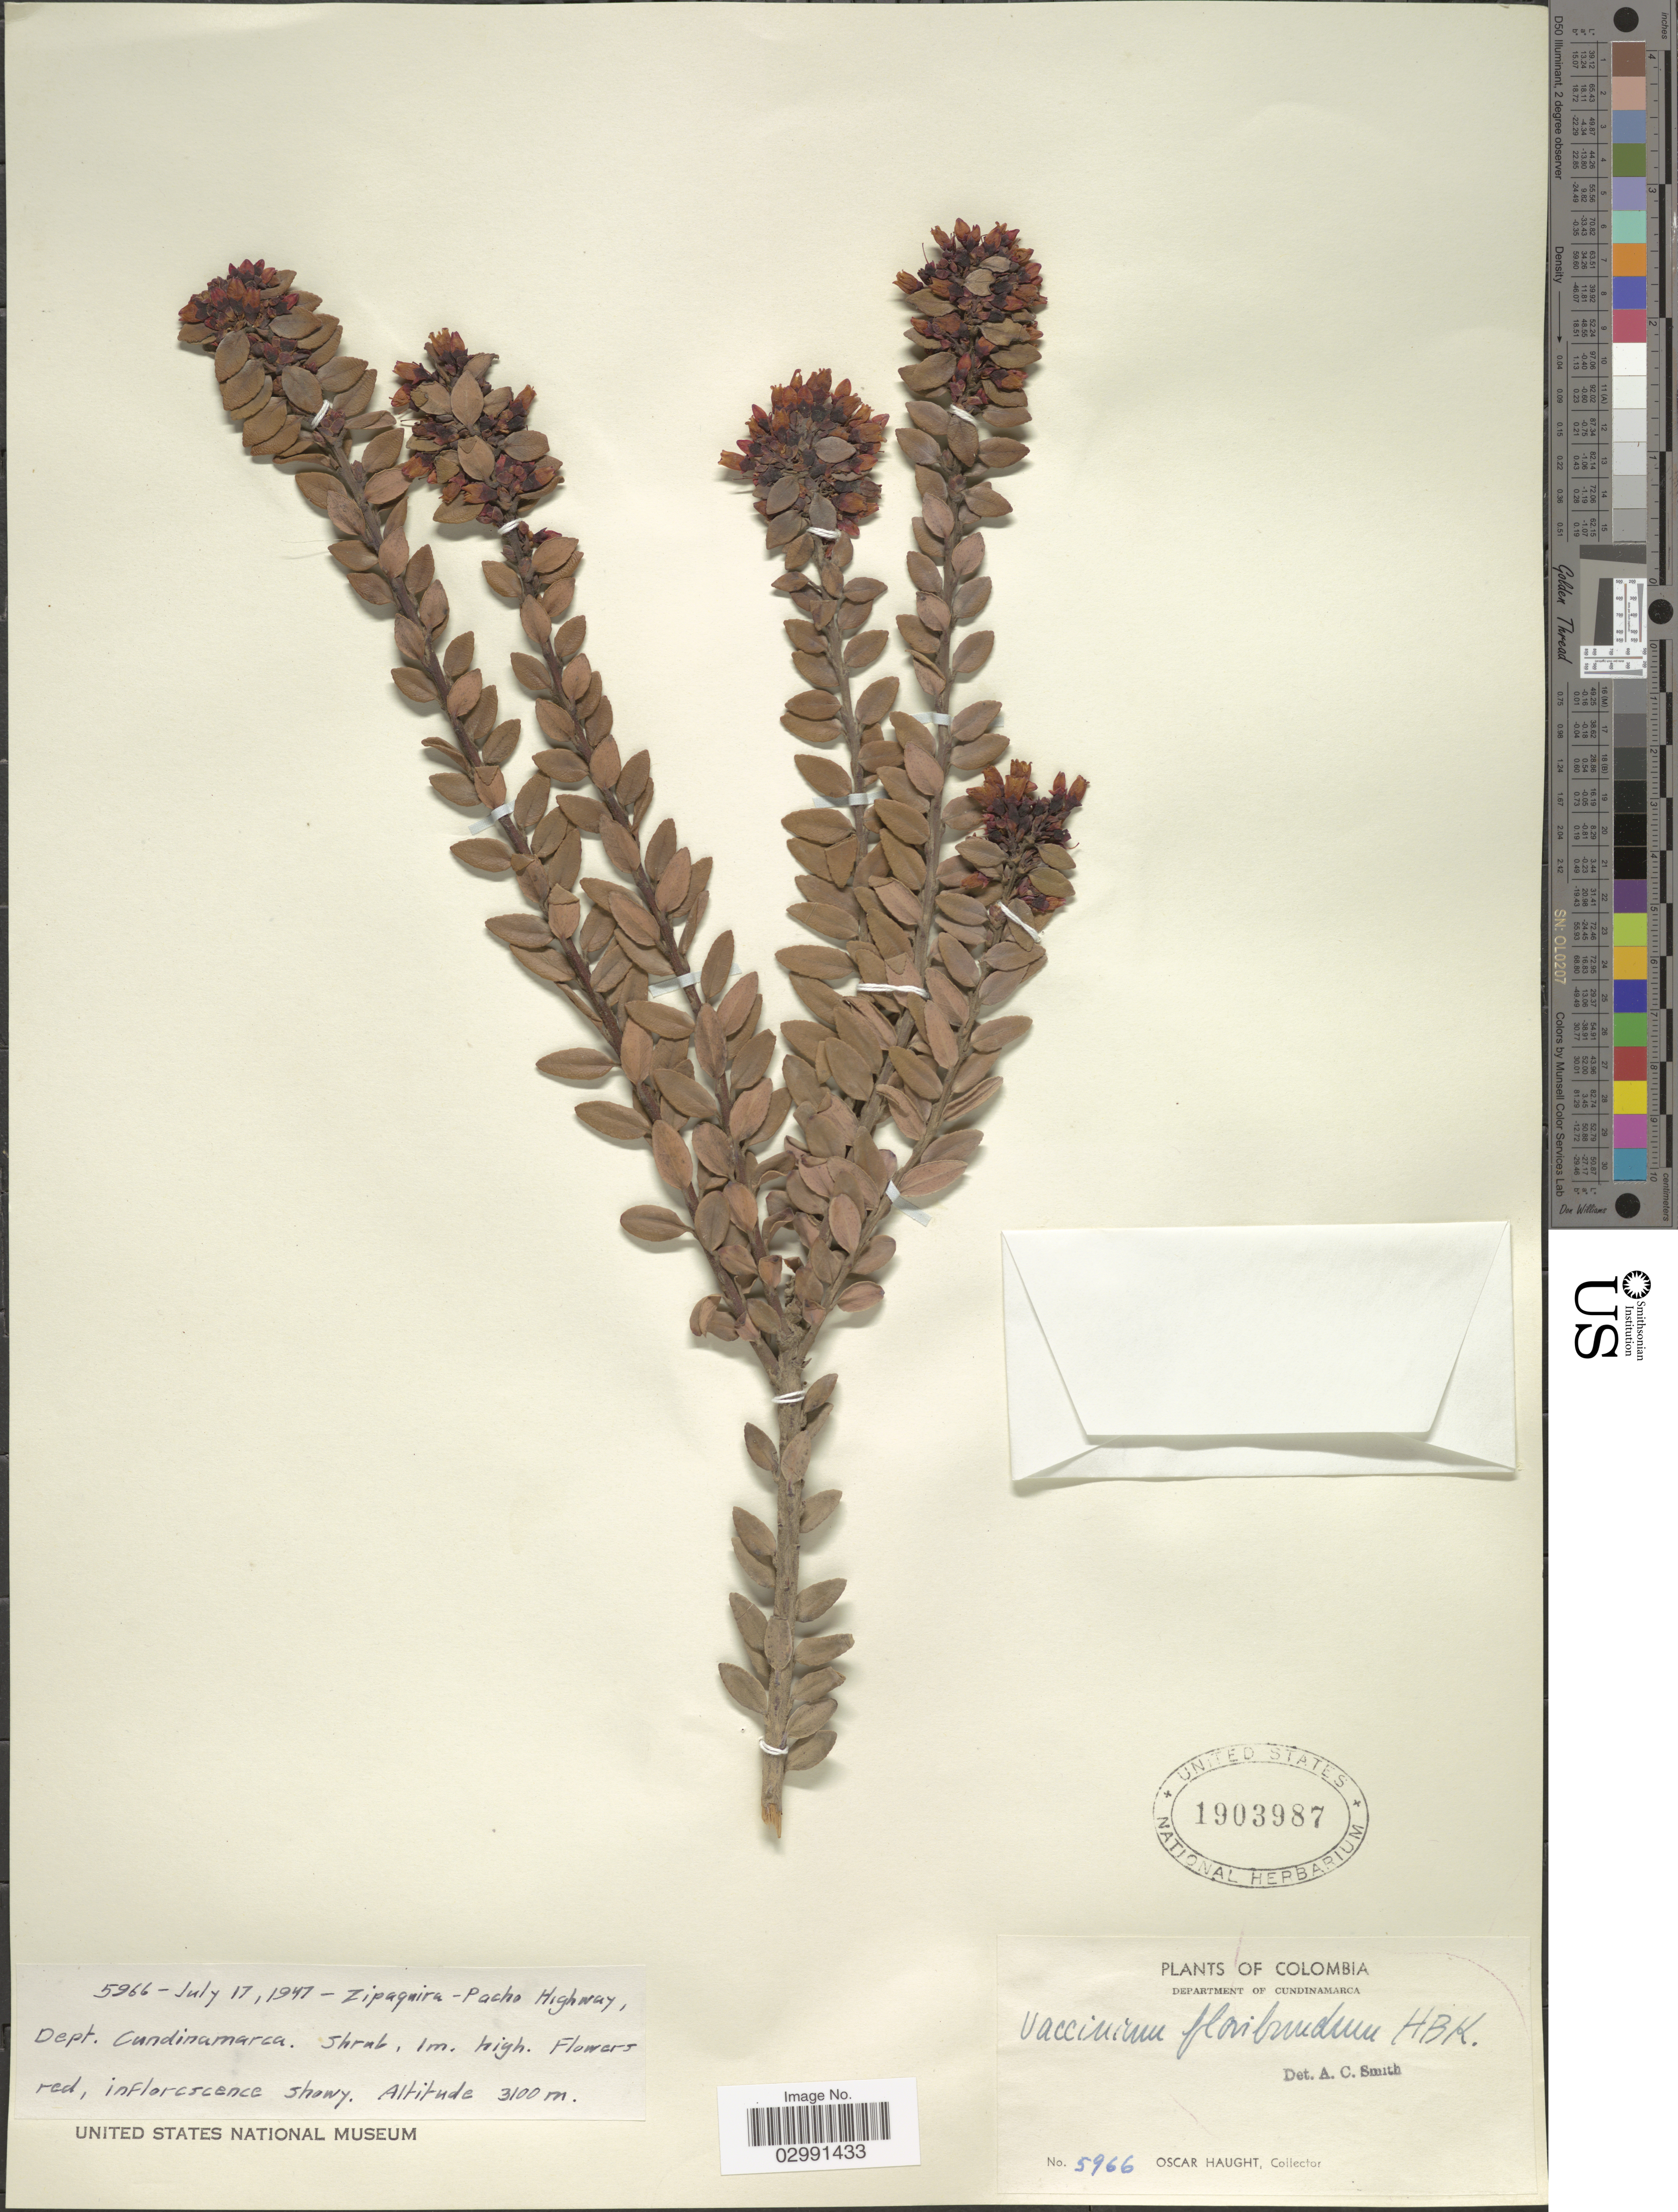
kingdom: Plantae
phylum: Tracheophyta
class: Magnoliopsida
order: Ericales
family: Ericaceae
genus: Vaccinium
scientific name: Vaccinium floribundum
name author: Kunth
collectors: O. L. Haught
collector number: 5966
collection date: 1947-07-17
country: Colombia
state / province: Cundinamarca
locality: Department of Cundinamarca. Zipaquira - Pacho Highway.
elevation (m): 3100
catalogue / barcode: US 1903987